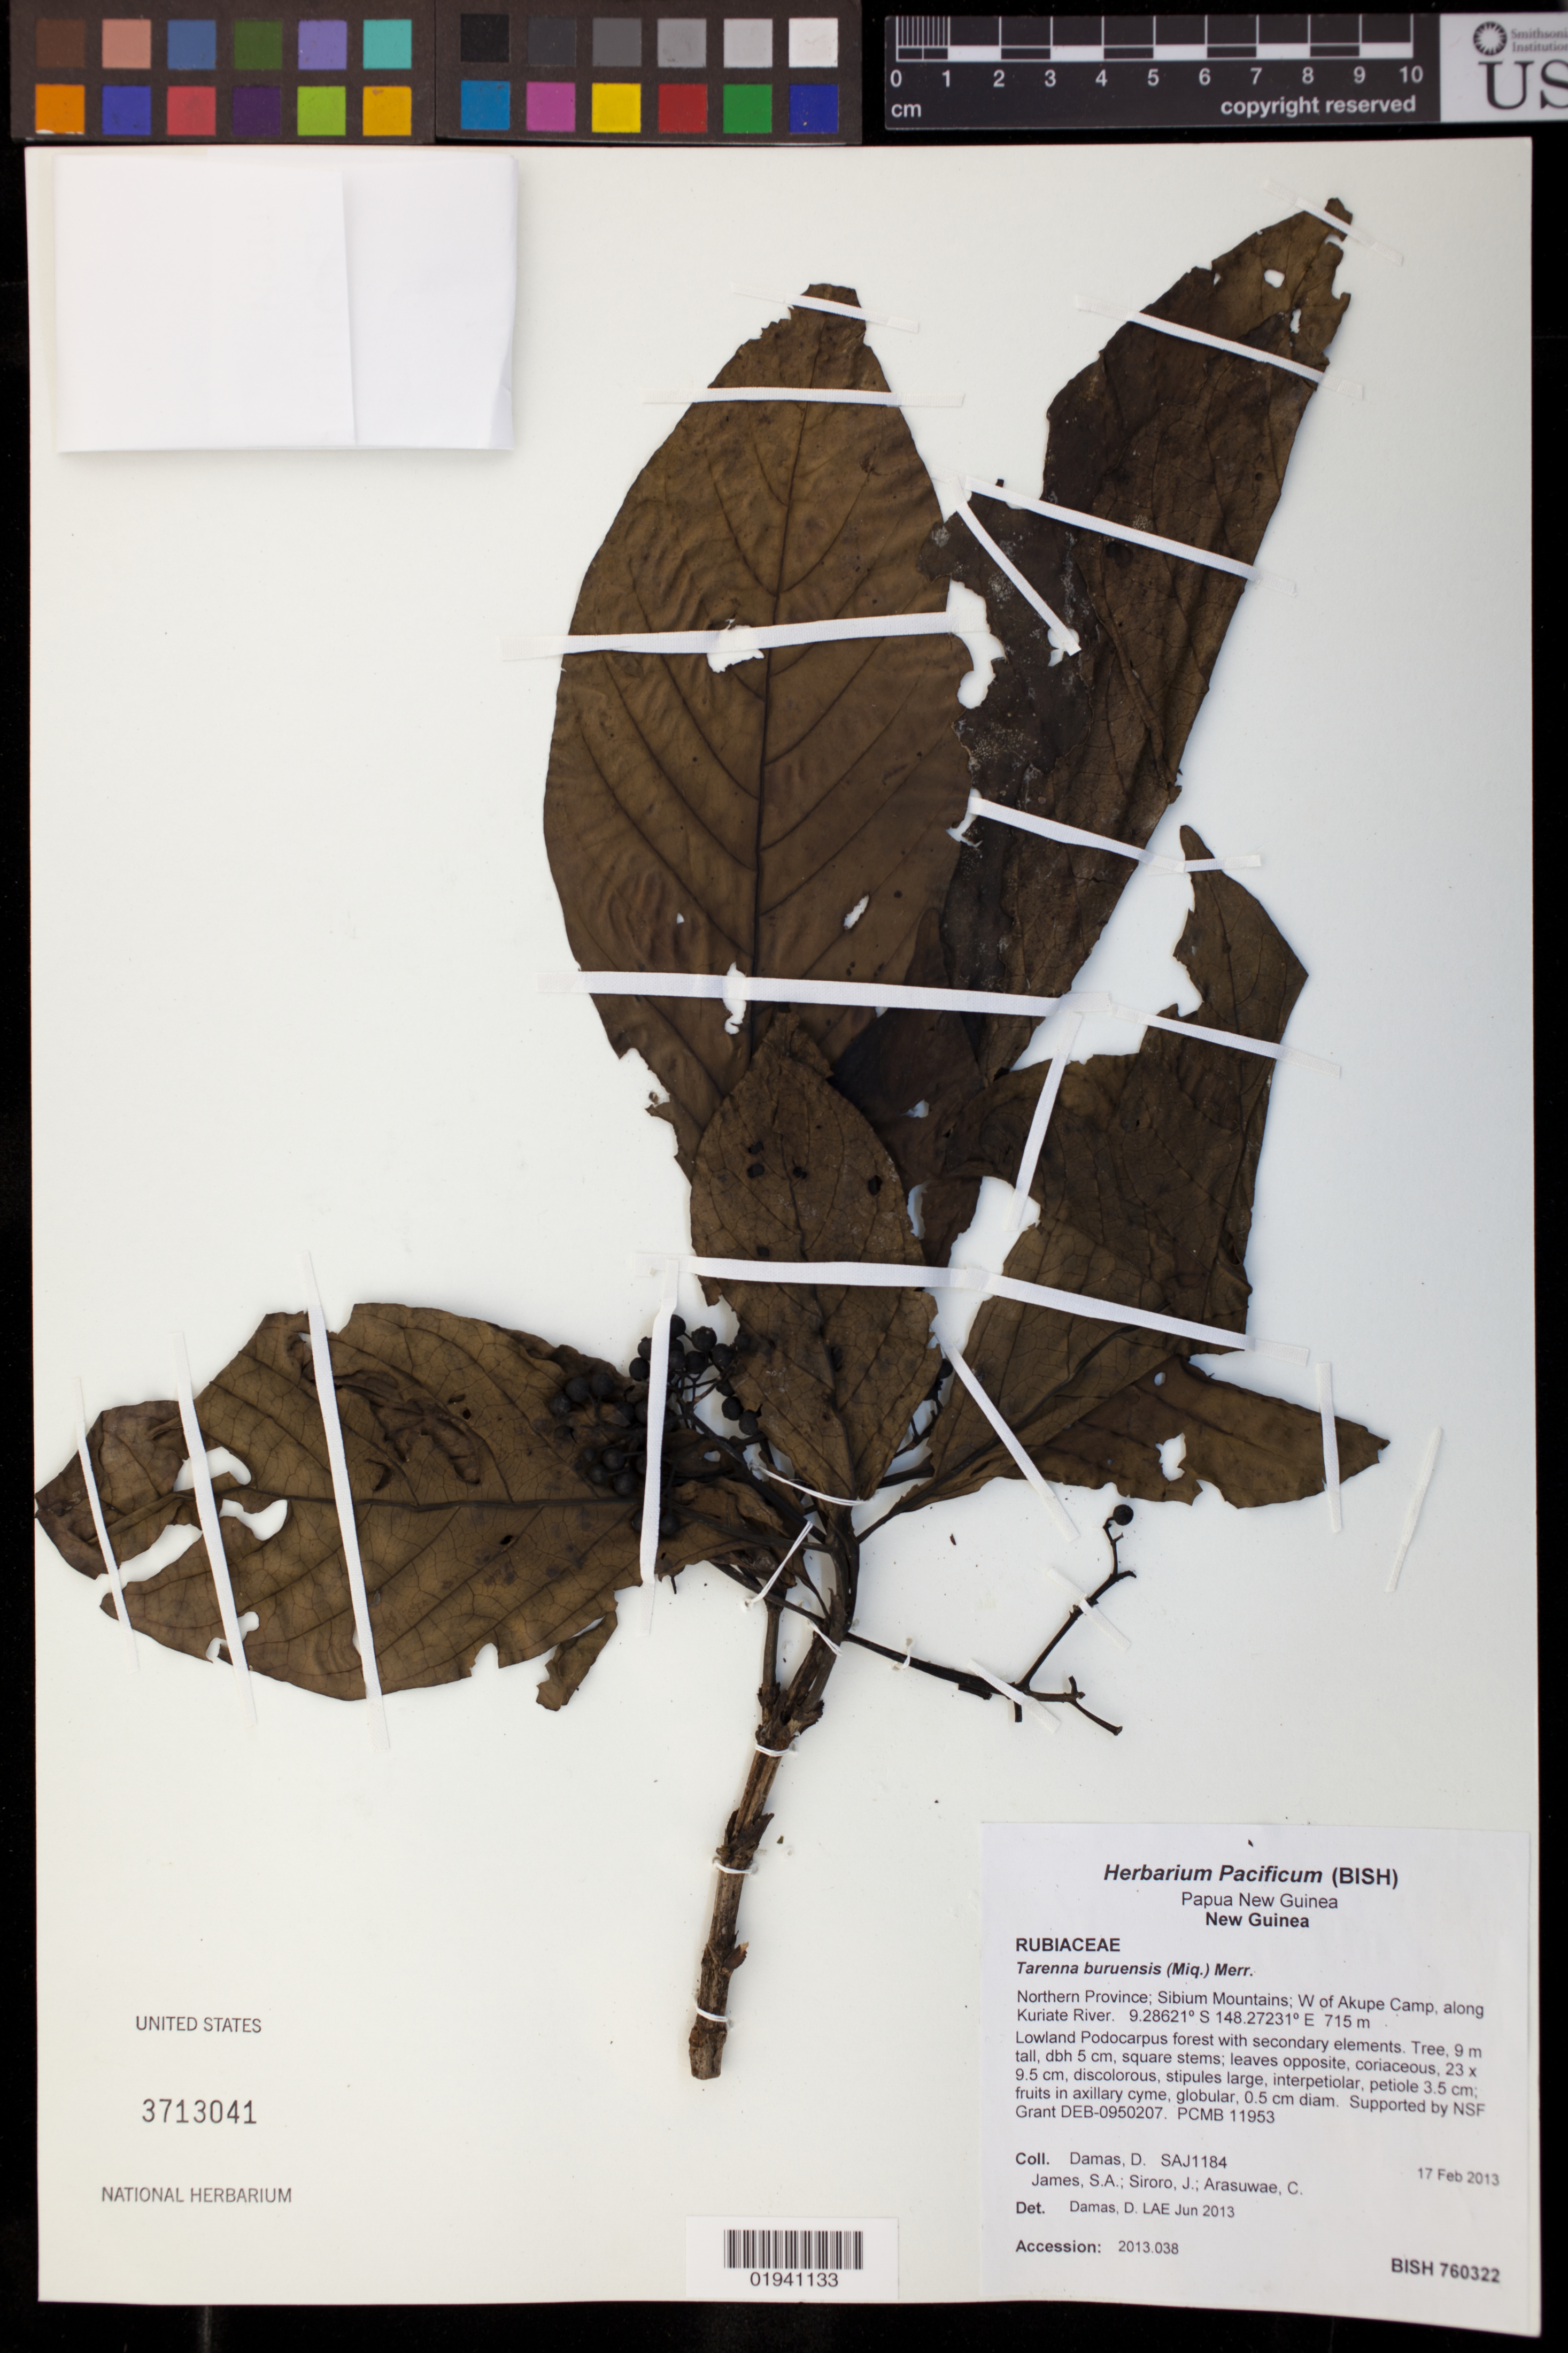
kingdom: Plantae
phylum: Tracheophyta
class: Magnoliopsida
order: Gentianales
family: Rubiaceae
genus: Tarenna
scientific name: Tarenna buruensis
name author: (Miq.) Valeton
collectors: D. Damas, S. James, J. Siroro & C. Arasuwae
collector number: SAJ 1184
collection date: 2013-02-17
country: Papua New Guinea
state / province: Northern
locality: New Guinea, Sibium Mountains; W of Akupe Camp, along Kuriate River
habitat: Lowland Podocarpus forest with secondary elements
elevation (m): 715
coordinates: S, E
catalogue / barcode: US 3713041